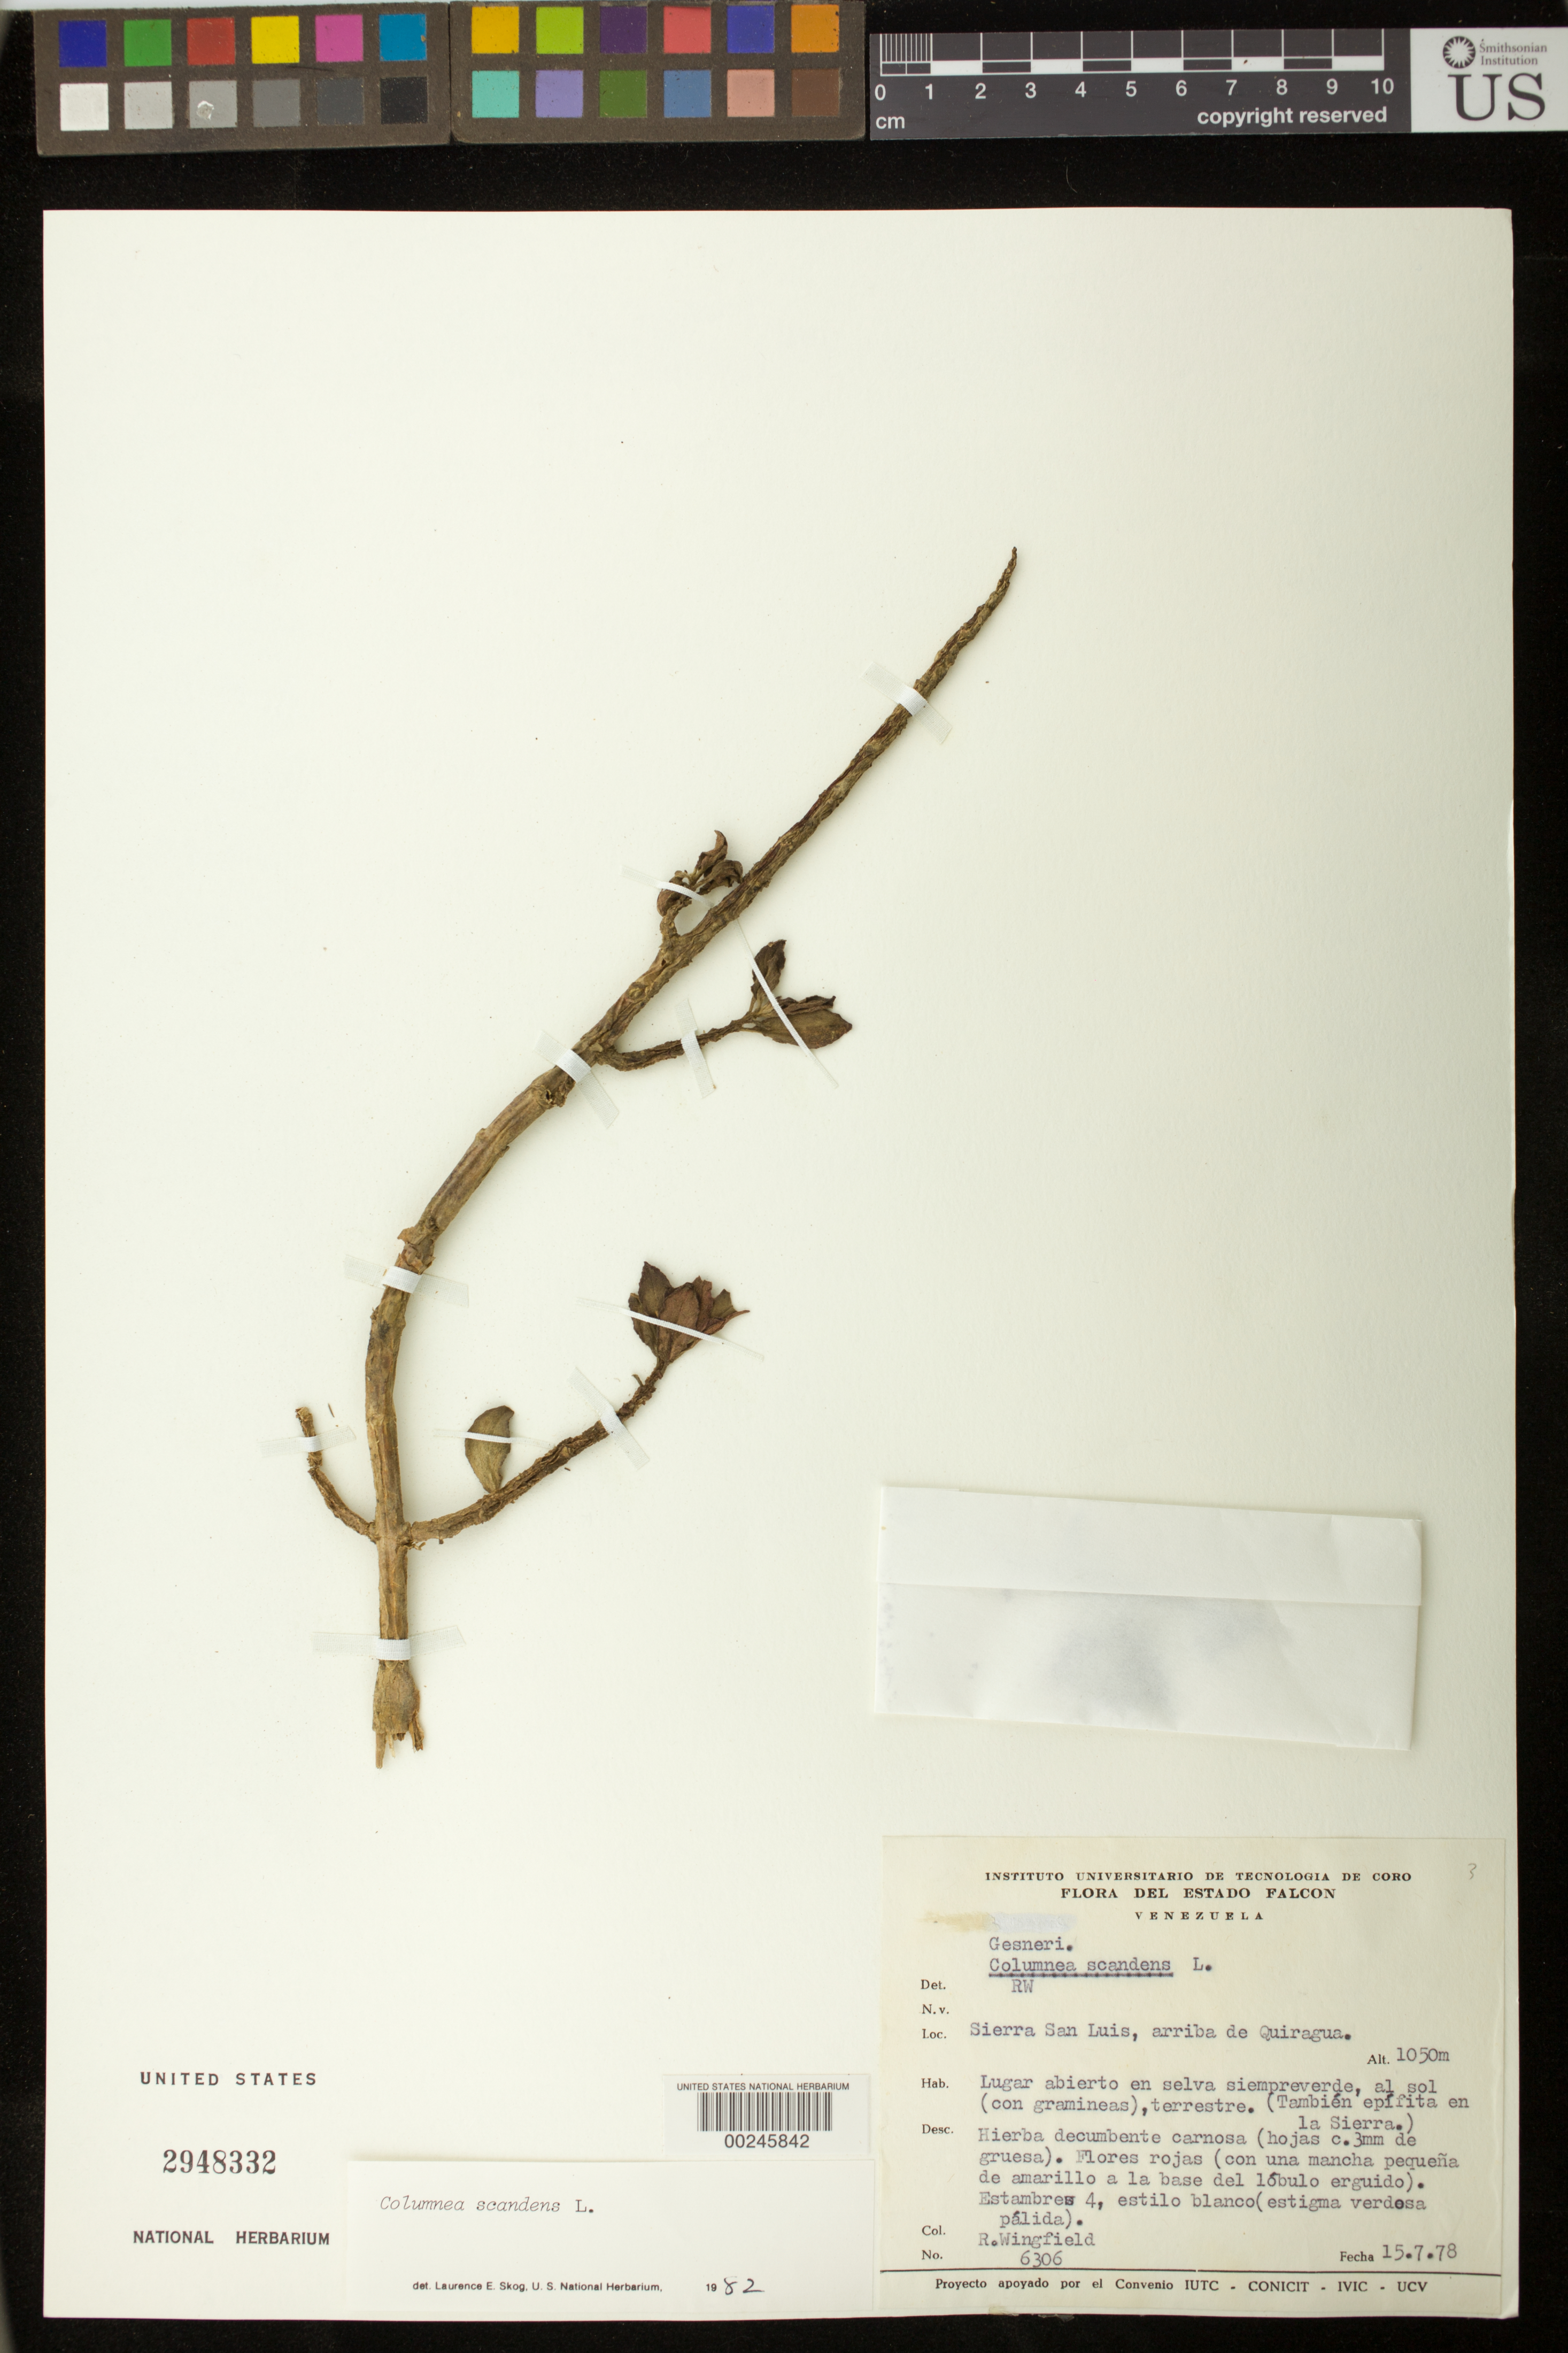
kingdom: Plantae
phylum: Tracheophyta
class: Magnoliopsida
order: Lamiales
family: Gesneriaceae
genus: Columnea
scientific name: Columnea scandens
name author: L.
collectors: R. Wingfield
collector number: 6306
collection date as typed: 15 Jul 1978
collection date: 1978-07-15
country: Venezuela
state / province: Falcón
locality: Sierra San Luis, above Quiragua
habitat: Open area in evergreen forest, to the sun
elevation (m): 1050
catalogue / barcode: US 2948332